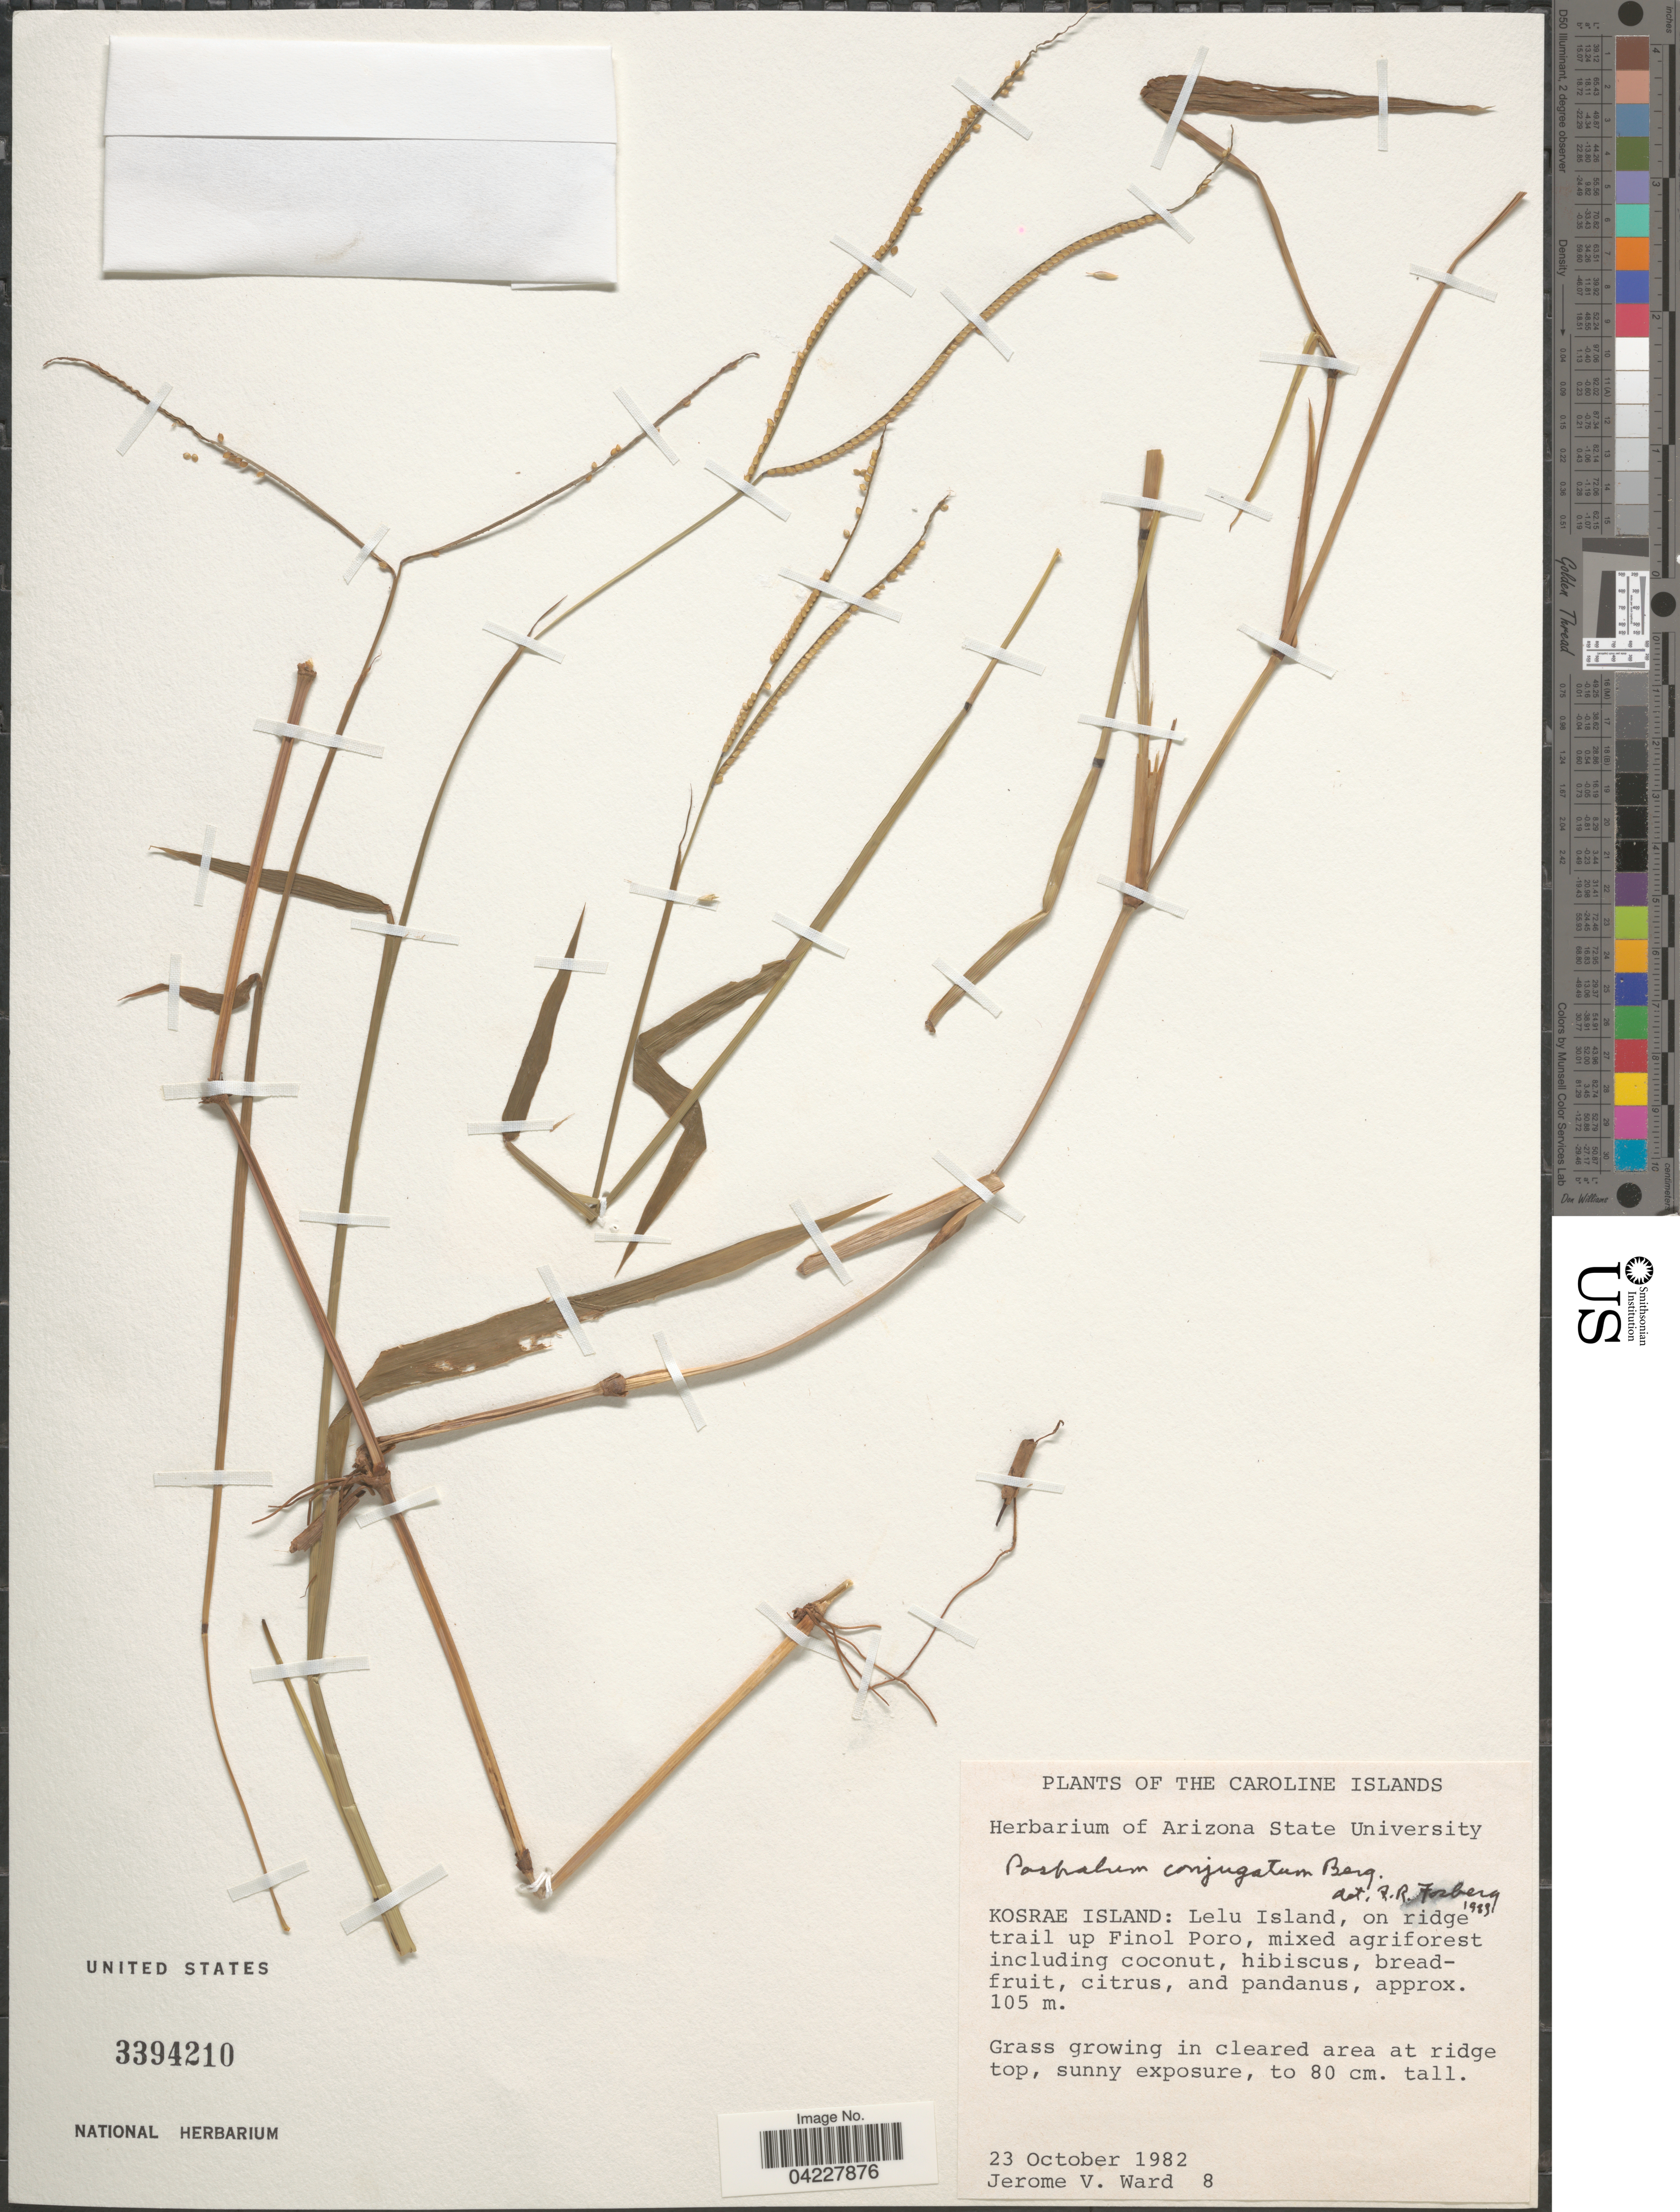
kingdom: Plantae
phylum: Tracheophyta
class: Liliopsida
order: Poales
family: Poaceae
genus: Paspalum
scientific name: Paspalum conjugatum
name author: P.J. Bergius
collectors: J. V. Ward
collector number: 8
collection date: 1982-10-23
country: Micronesia, Federated States of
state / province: Kosrae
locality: The Caroline Islands. Kosrae Island: Lelu Island, on ridge trail up Finol Poro.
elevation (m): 105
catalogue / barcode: US 3394210